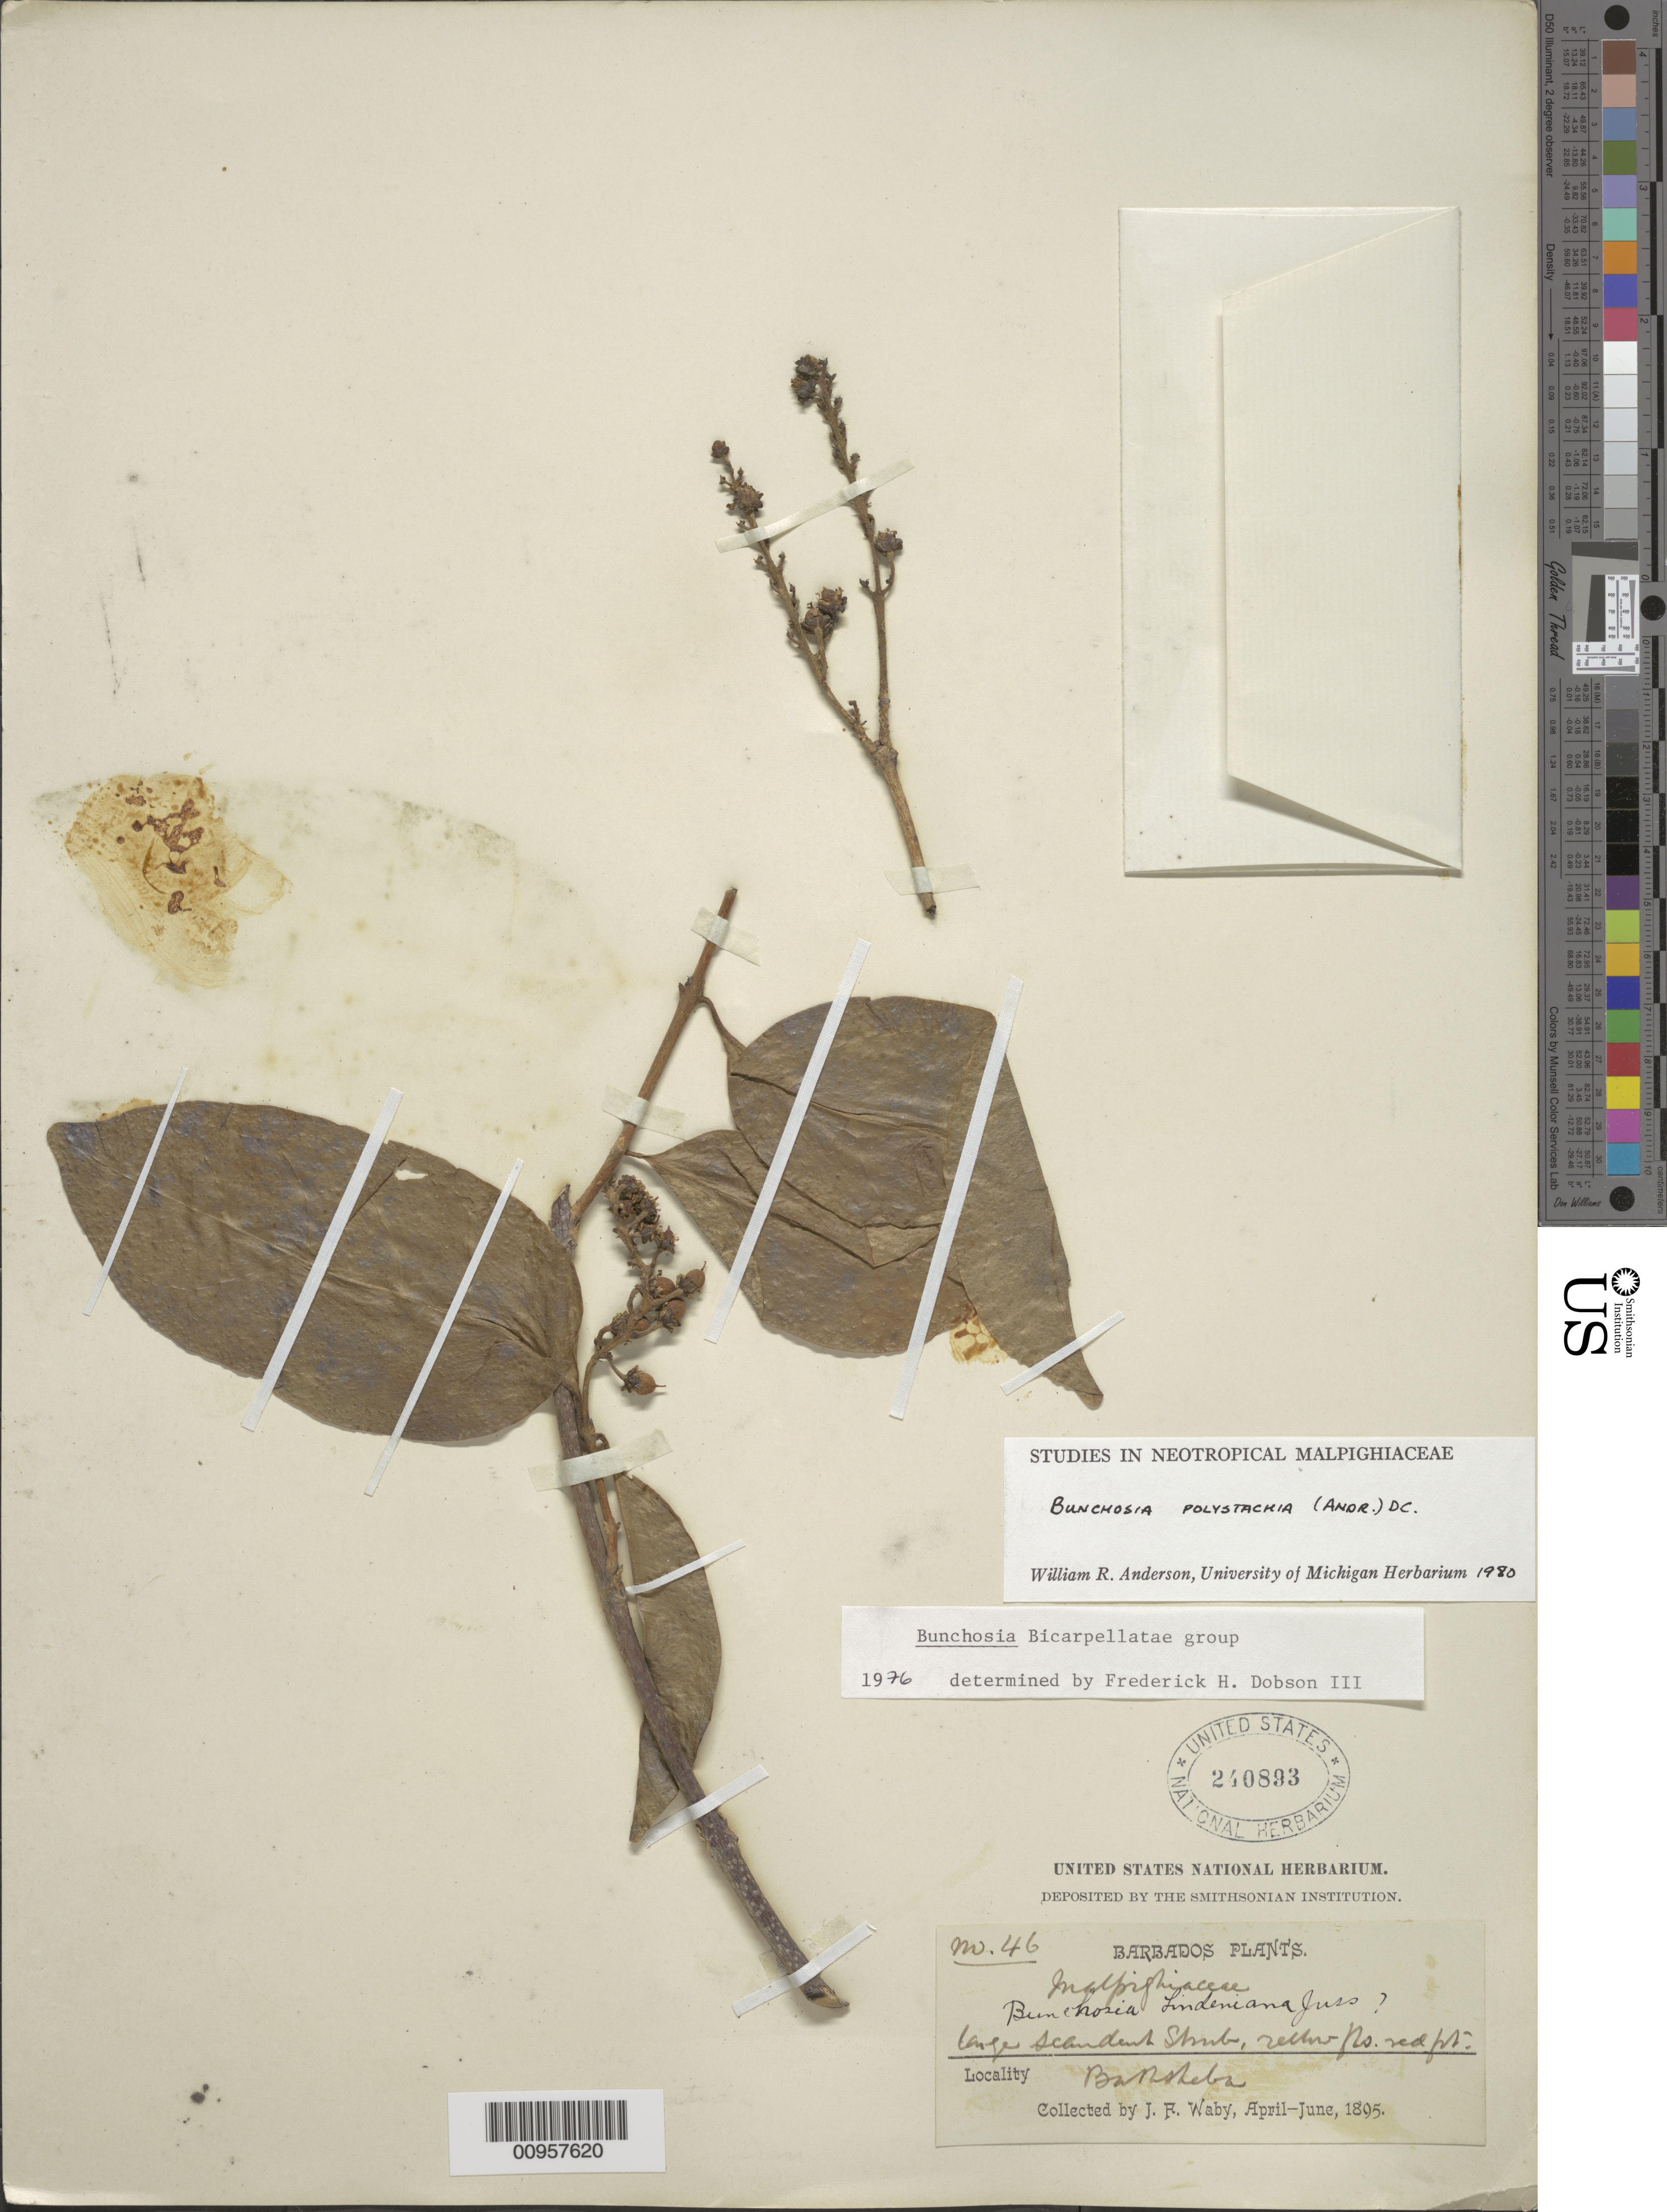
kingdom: Plantae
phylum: Tracheophyta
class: Magnoliopsida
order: Malpighiales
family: Malpighiaceae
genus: Bunchosia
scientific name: Bunchosia polystachya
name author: (Andrews) DC.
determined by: Anderson, W. R., (MICH), University of Michigan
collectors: J. Waby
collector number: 46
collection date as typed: Apr 1895 to -- Jun 1895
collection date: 1895-04/1895-06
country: Barbados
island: Windward Is.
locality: Bathsheba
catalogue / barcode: US 240893